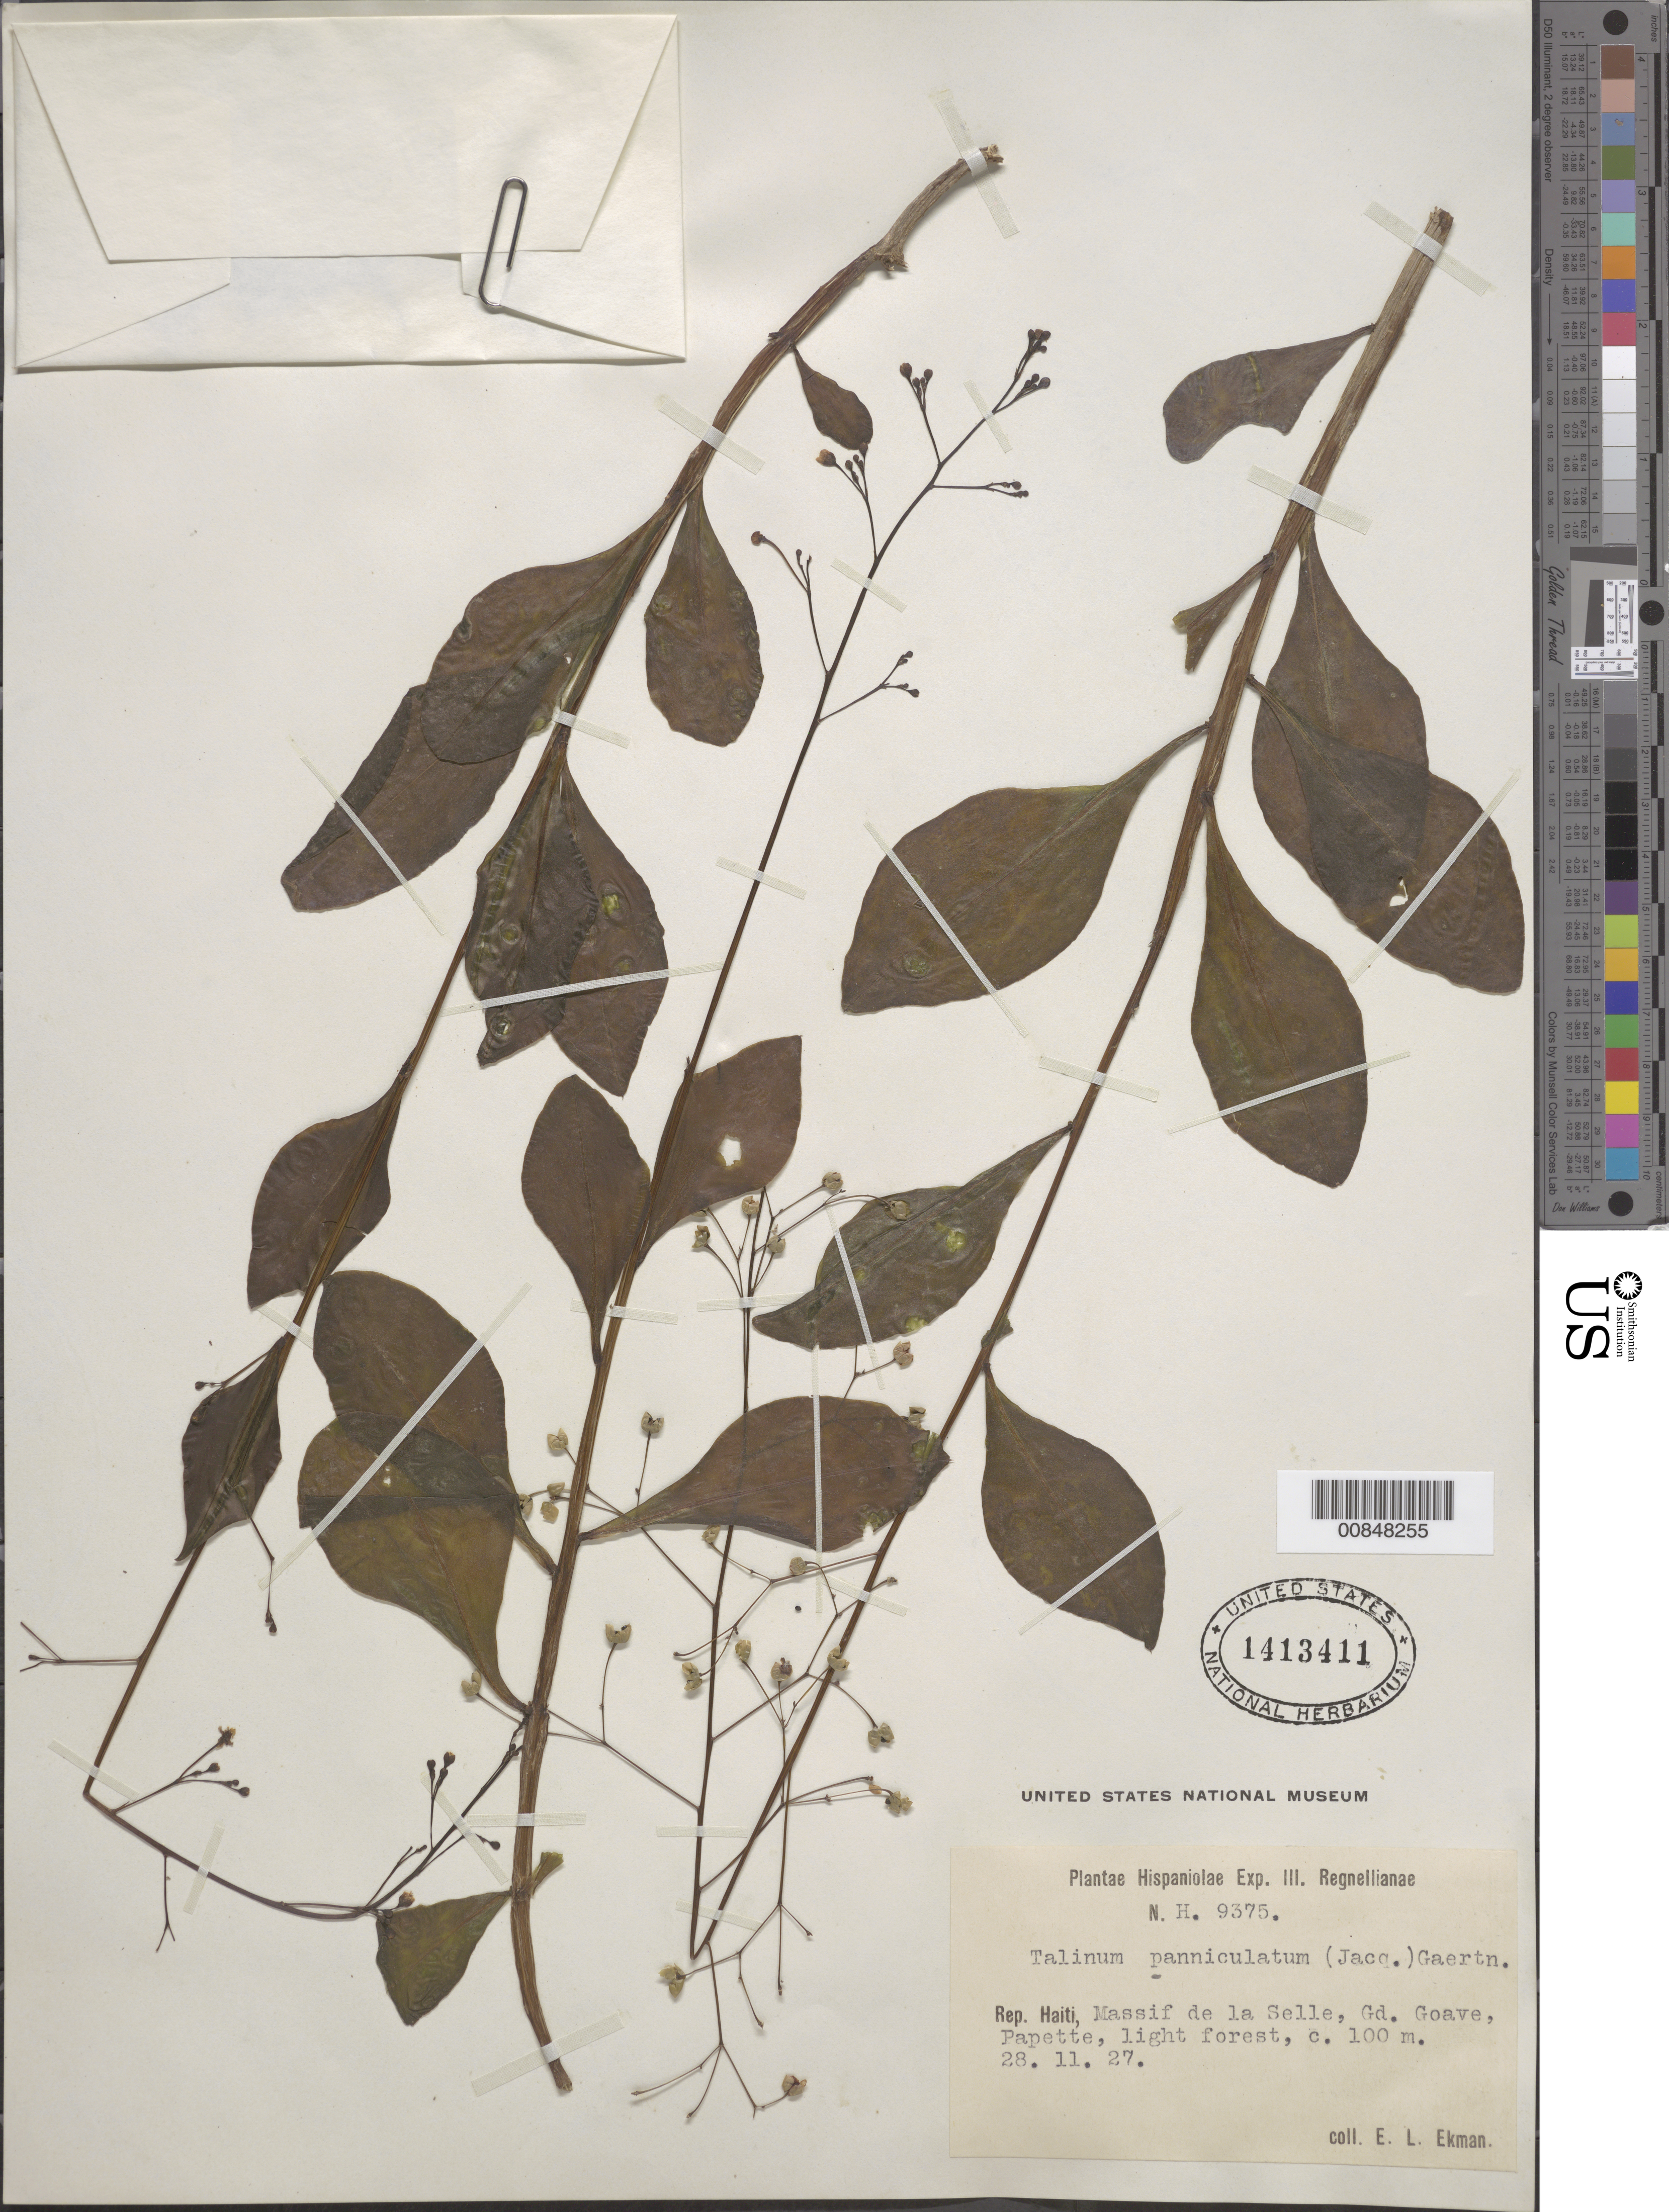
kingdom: Plantae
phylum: Tracheophyta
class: Magnoliopsida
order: Caryophyllales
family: Talinaceae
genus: Talinum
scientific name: Talinum paniculatum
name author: (Jacq.) Gaertn.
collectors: E. L. Ekman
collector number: H 9375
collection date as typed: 28 Nov 1927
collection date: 1927-11-28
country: Haiti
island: Hispaniola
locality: Massif de la Selle, Gd. Goave, Papette.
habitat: Light forest.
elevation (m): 100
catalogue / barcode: US 1413411